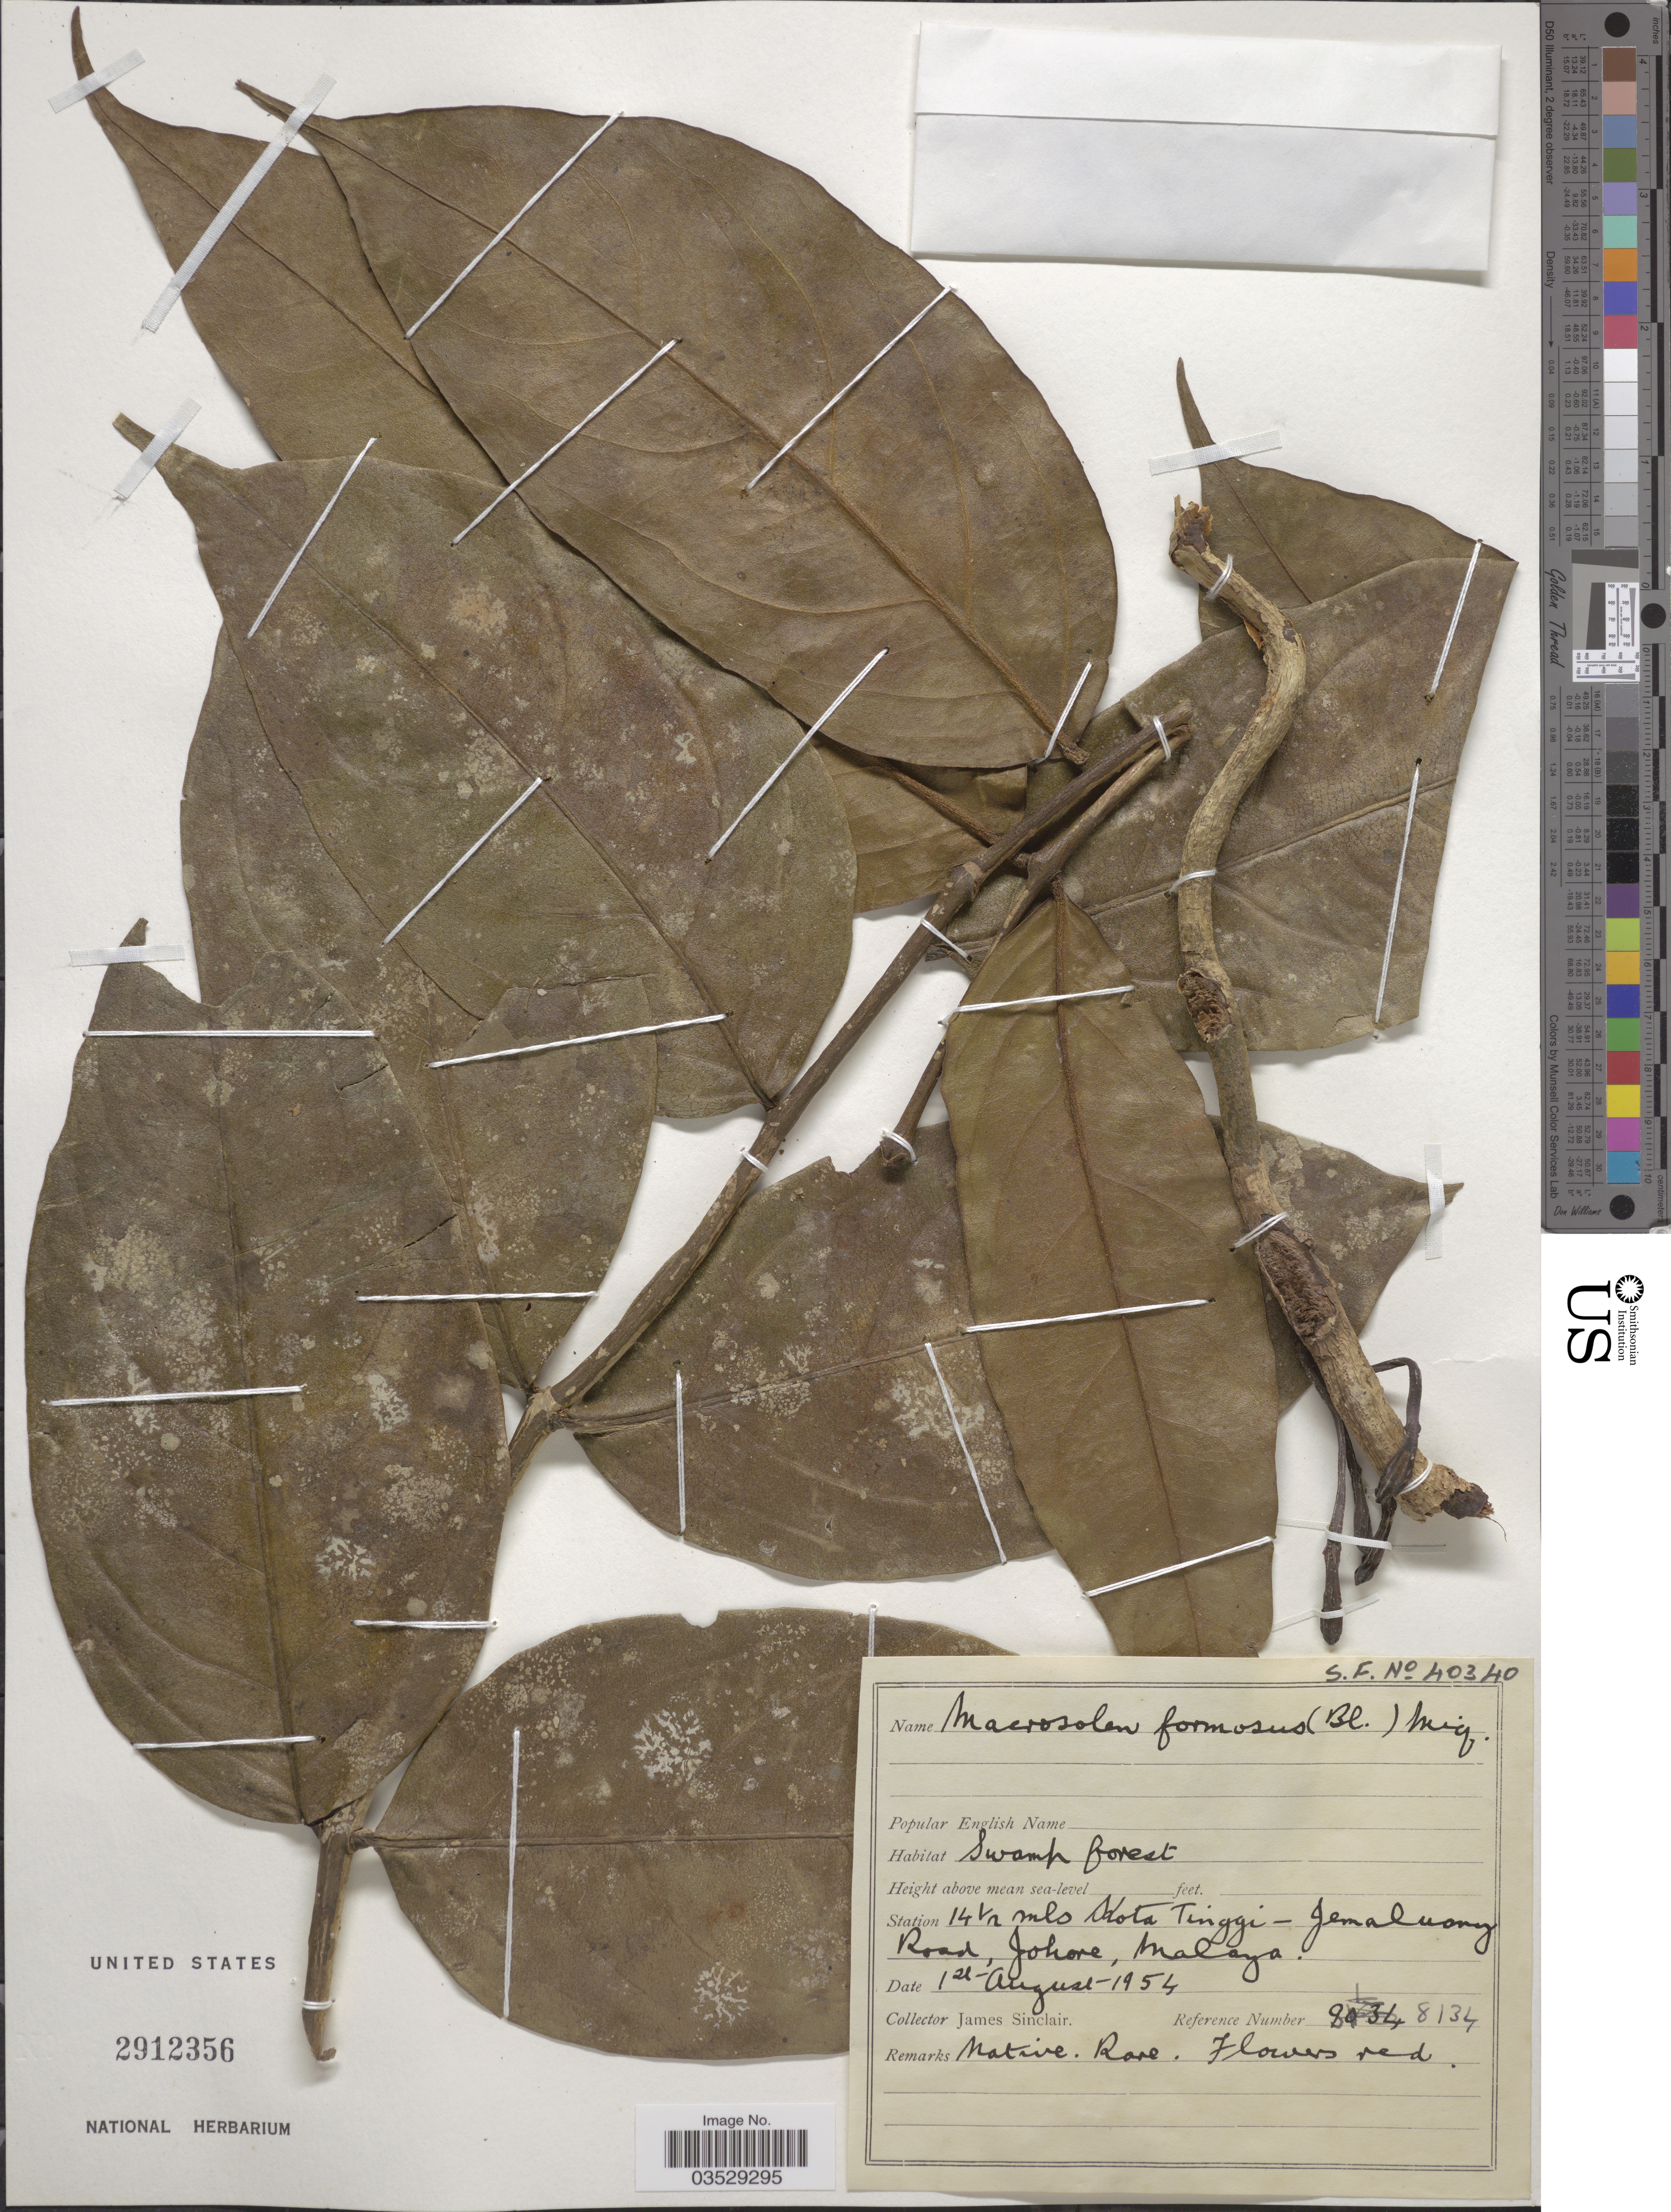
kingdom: Plantae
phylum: Tracheophyta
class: Magnoliopsida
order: Santalales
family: Loranthaceae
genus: Macrosolen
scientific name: Macrosolen formosus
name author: (Blume) Miq.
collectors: J. Sinclair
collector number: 8134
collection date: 1954-08-01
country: Malaysia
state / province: Johor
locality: Station 14½ mls Kota Tinggi - Jemaluang Road, Johore, Malaya.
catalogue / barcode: US 2912356